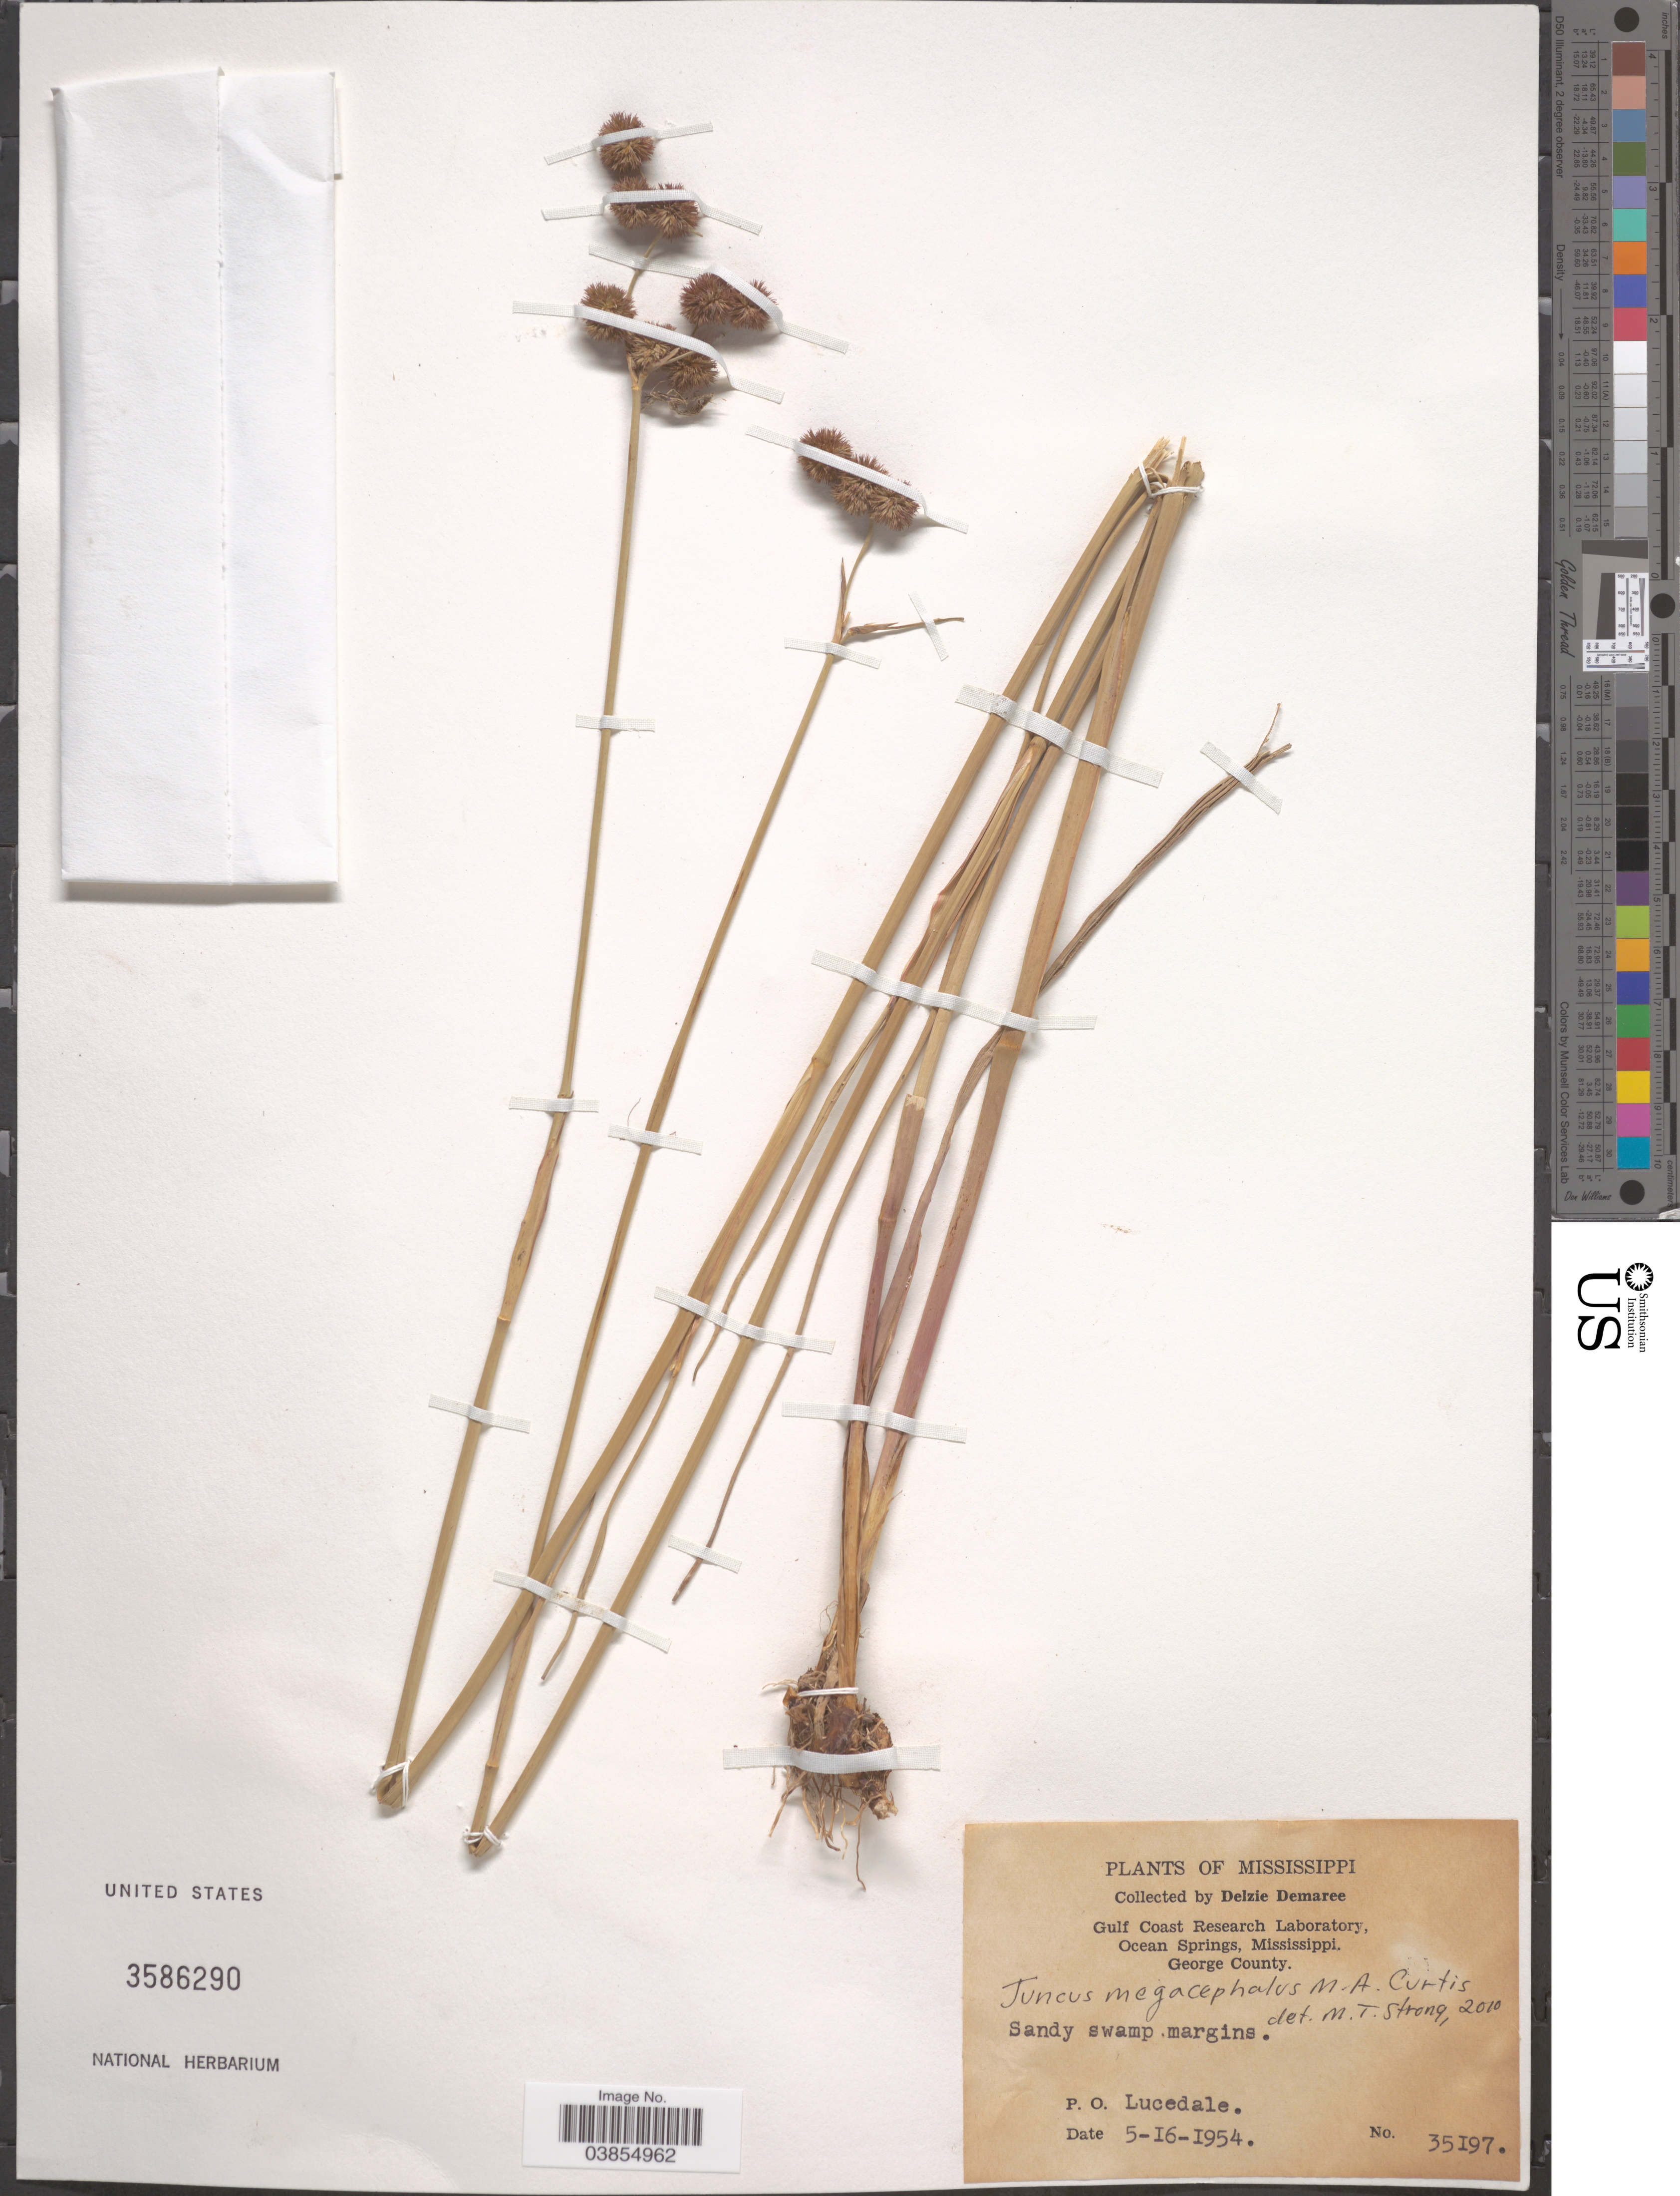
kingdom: Plantae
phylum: Tracheophyta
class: Liliopsida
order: Poales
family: Juncaceae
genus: Juncus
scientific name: Juncus megacephalus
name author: M.A. Curtis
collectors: D. Demaree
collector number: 35197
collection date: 1954-05-16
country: United States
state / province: Mississippi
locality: Ocean Springs, George County. Sandy swamp margins. P. O. Lucedale.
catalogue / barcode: US 3586290